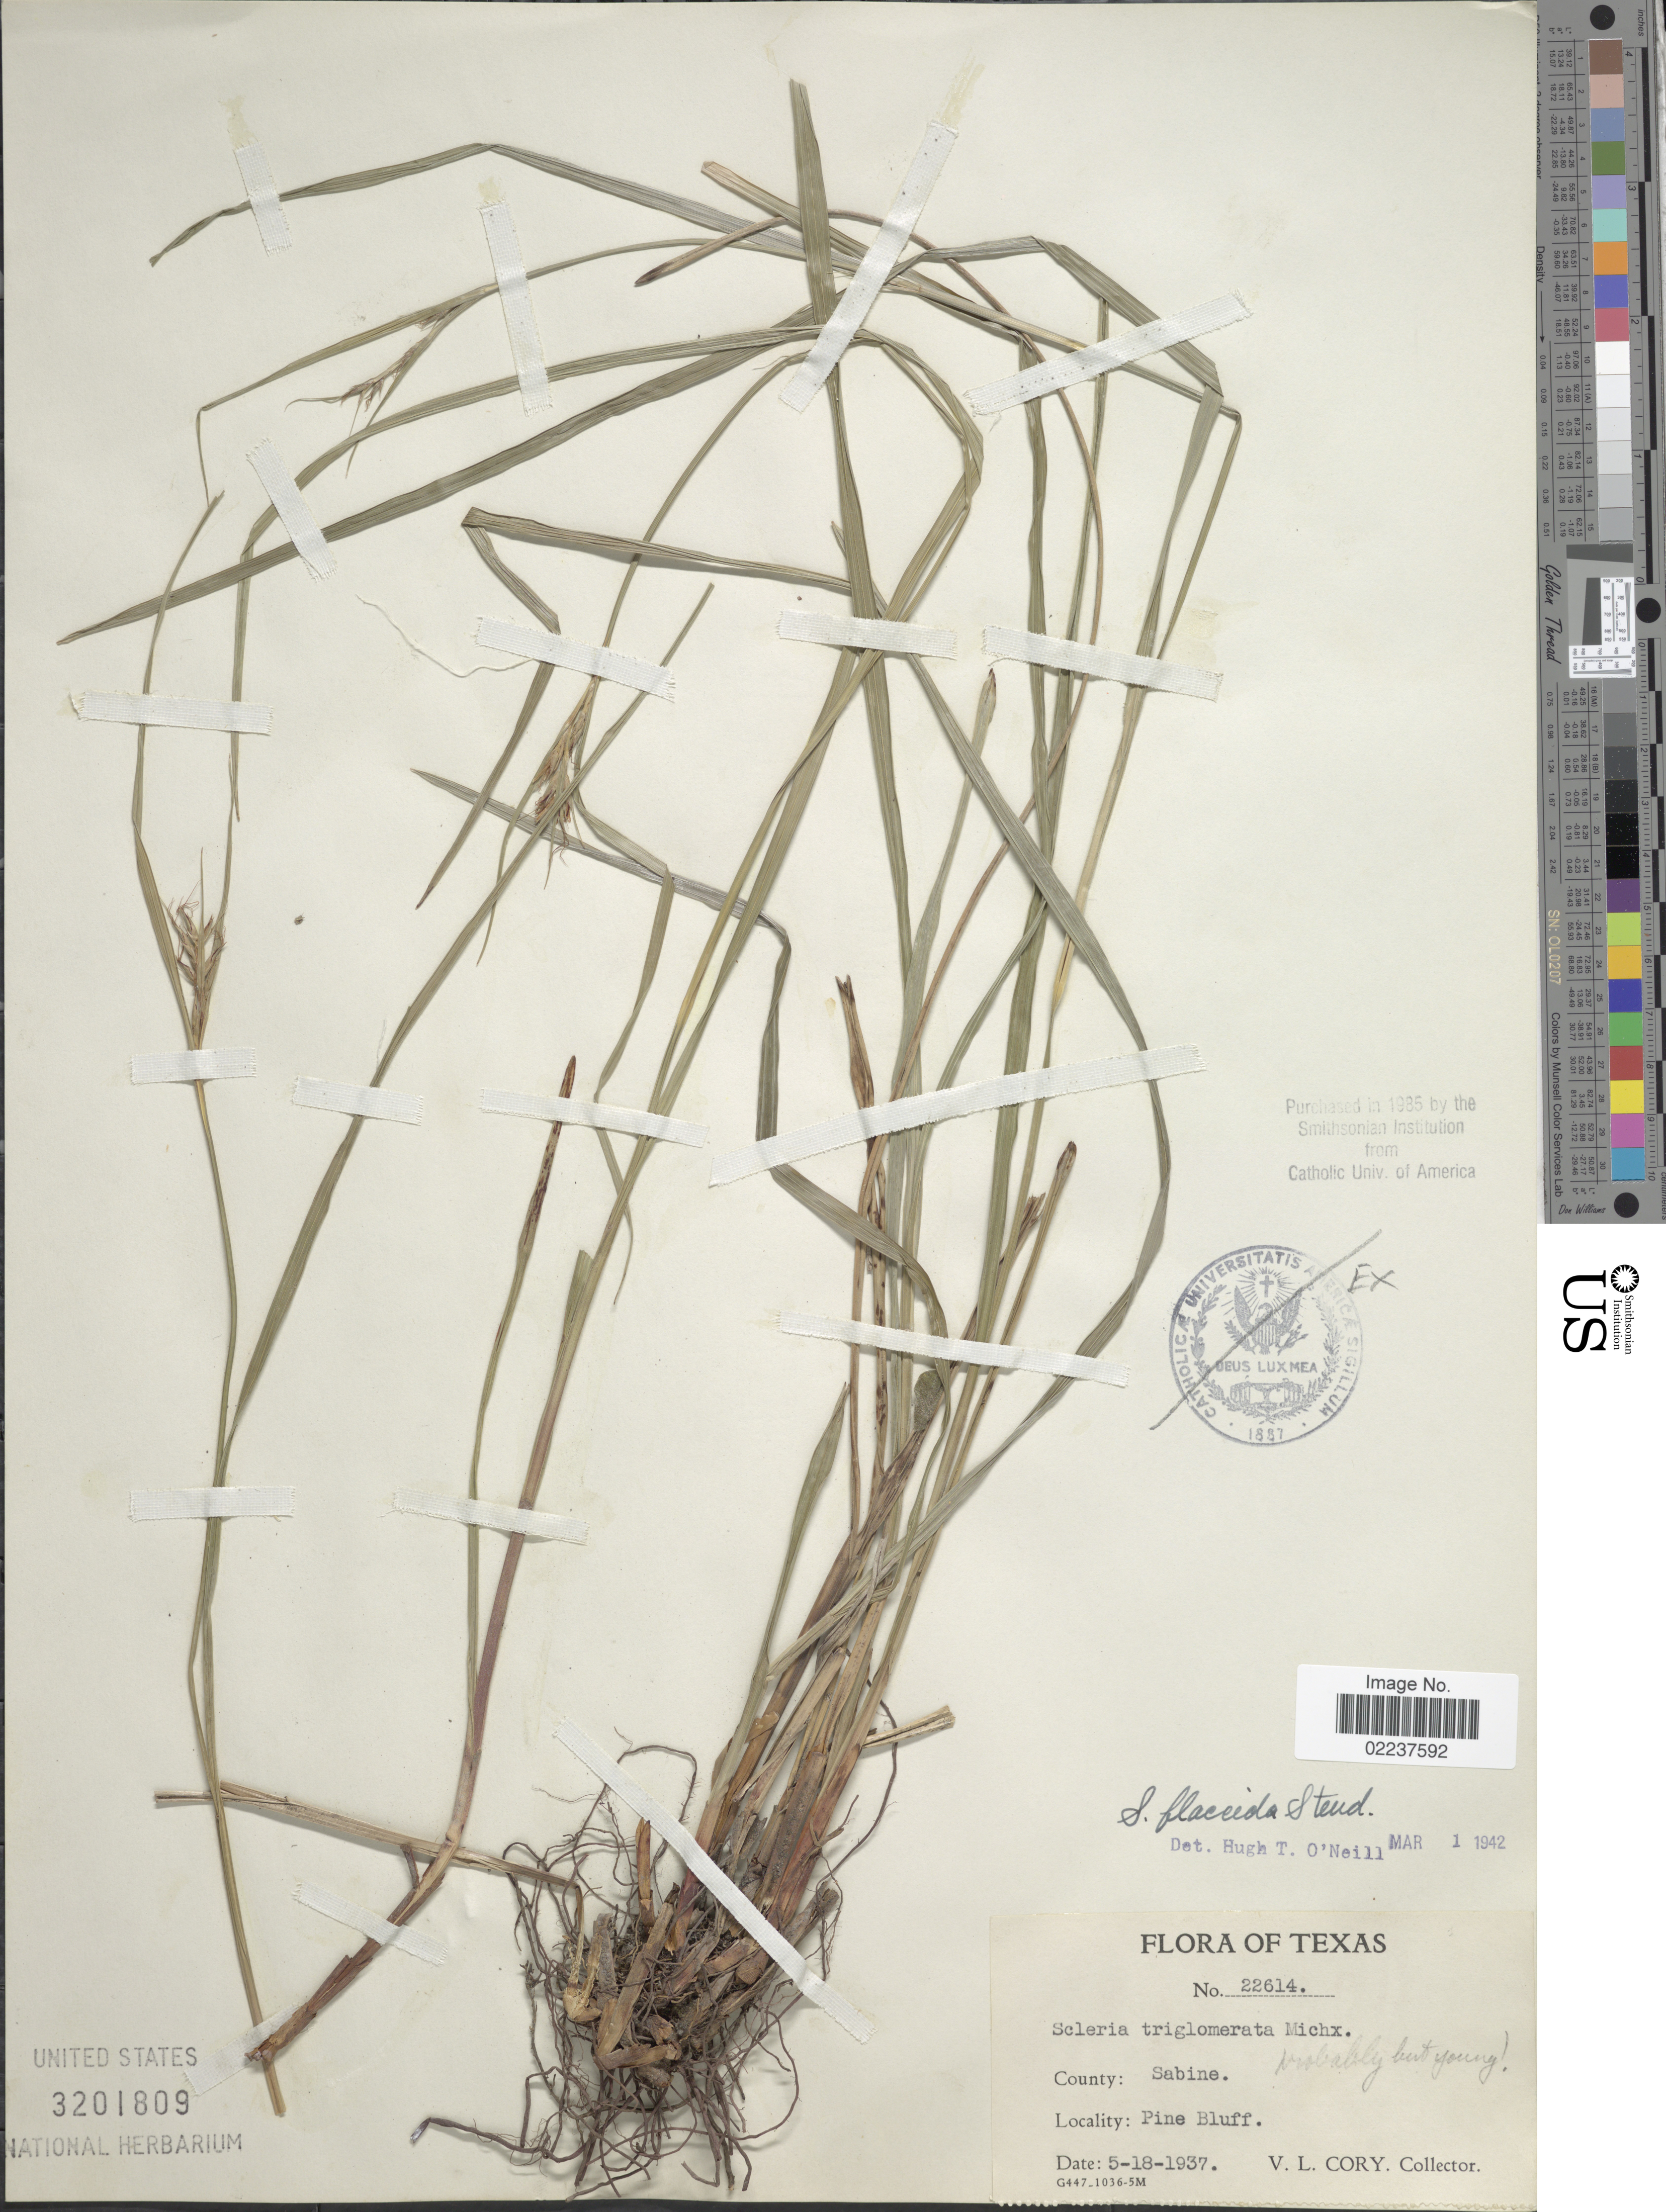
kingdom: Plantae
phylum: Tracheophyta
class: Liliopsida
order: Poales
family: Cyperaceae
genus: Scleria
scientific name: Scleria triglomerata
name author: Michx.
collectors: V. Cory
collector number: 22614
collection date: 1937-05-18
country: United States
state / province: Texas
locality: County: Sabine, Pine Bluff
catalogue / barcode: US 3201809